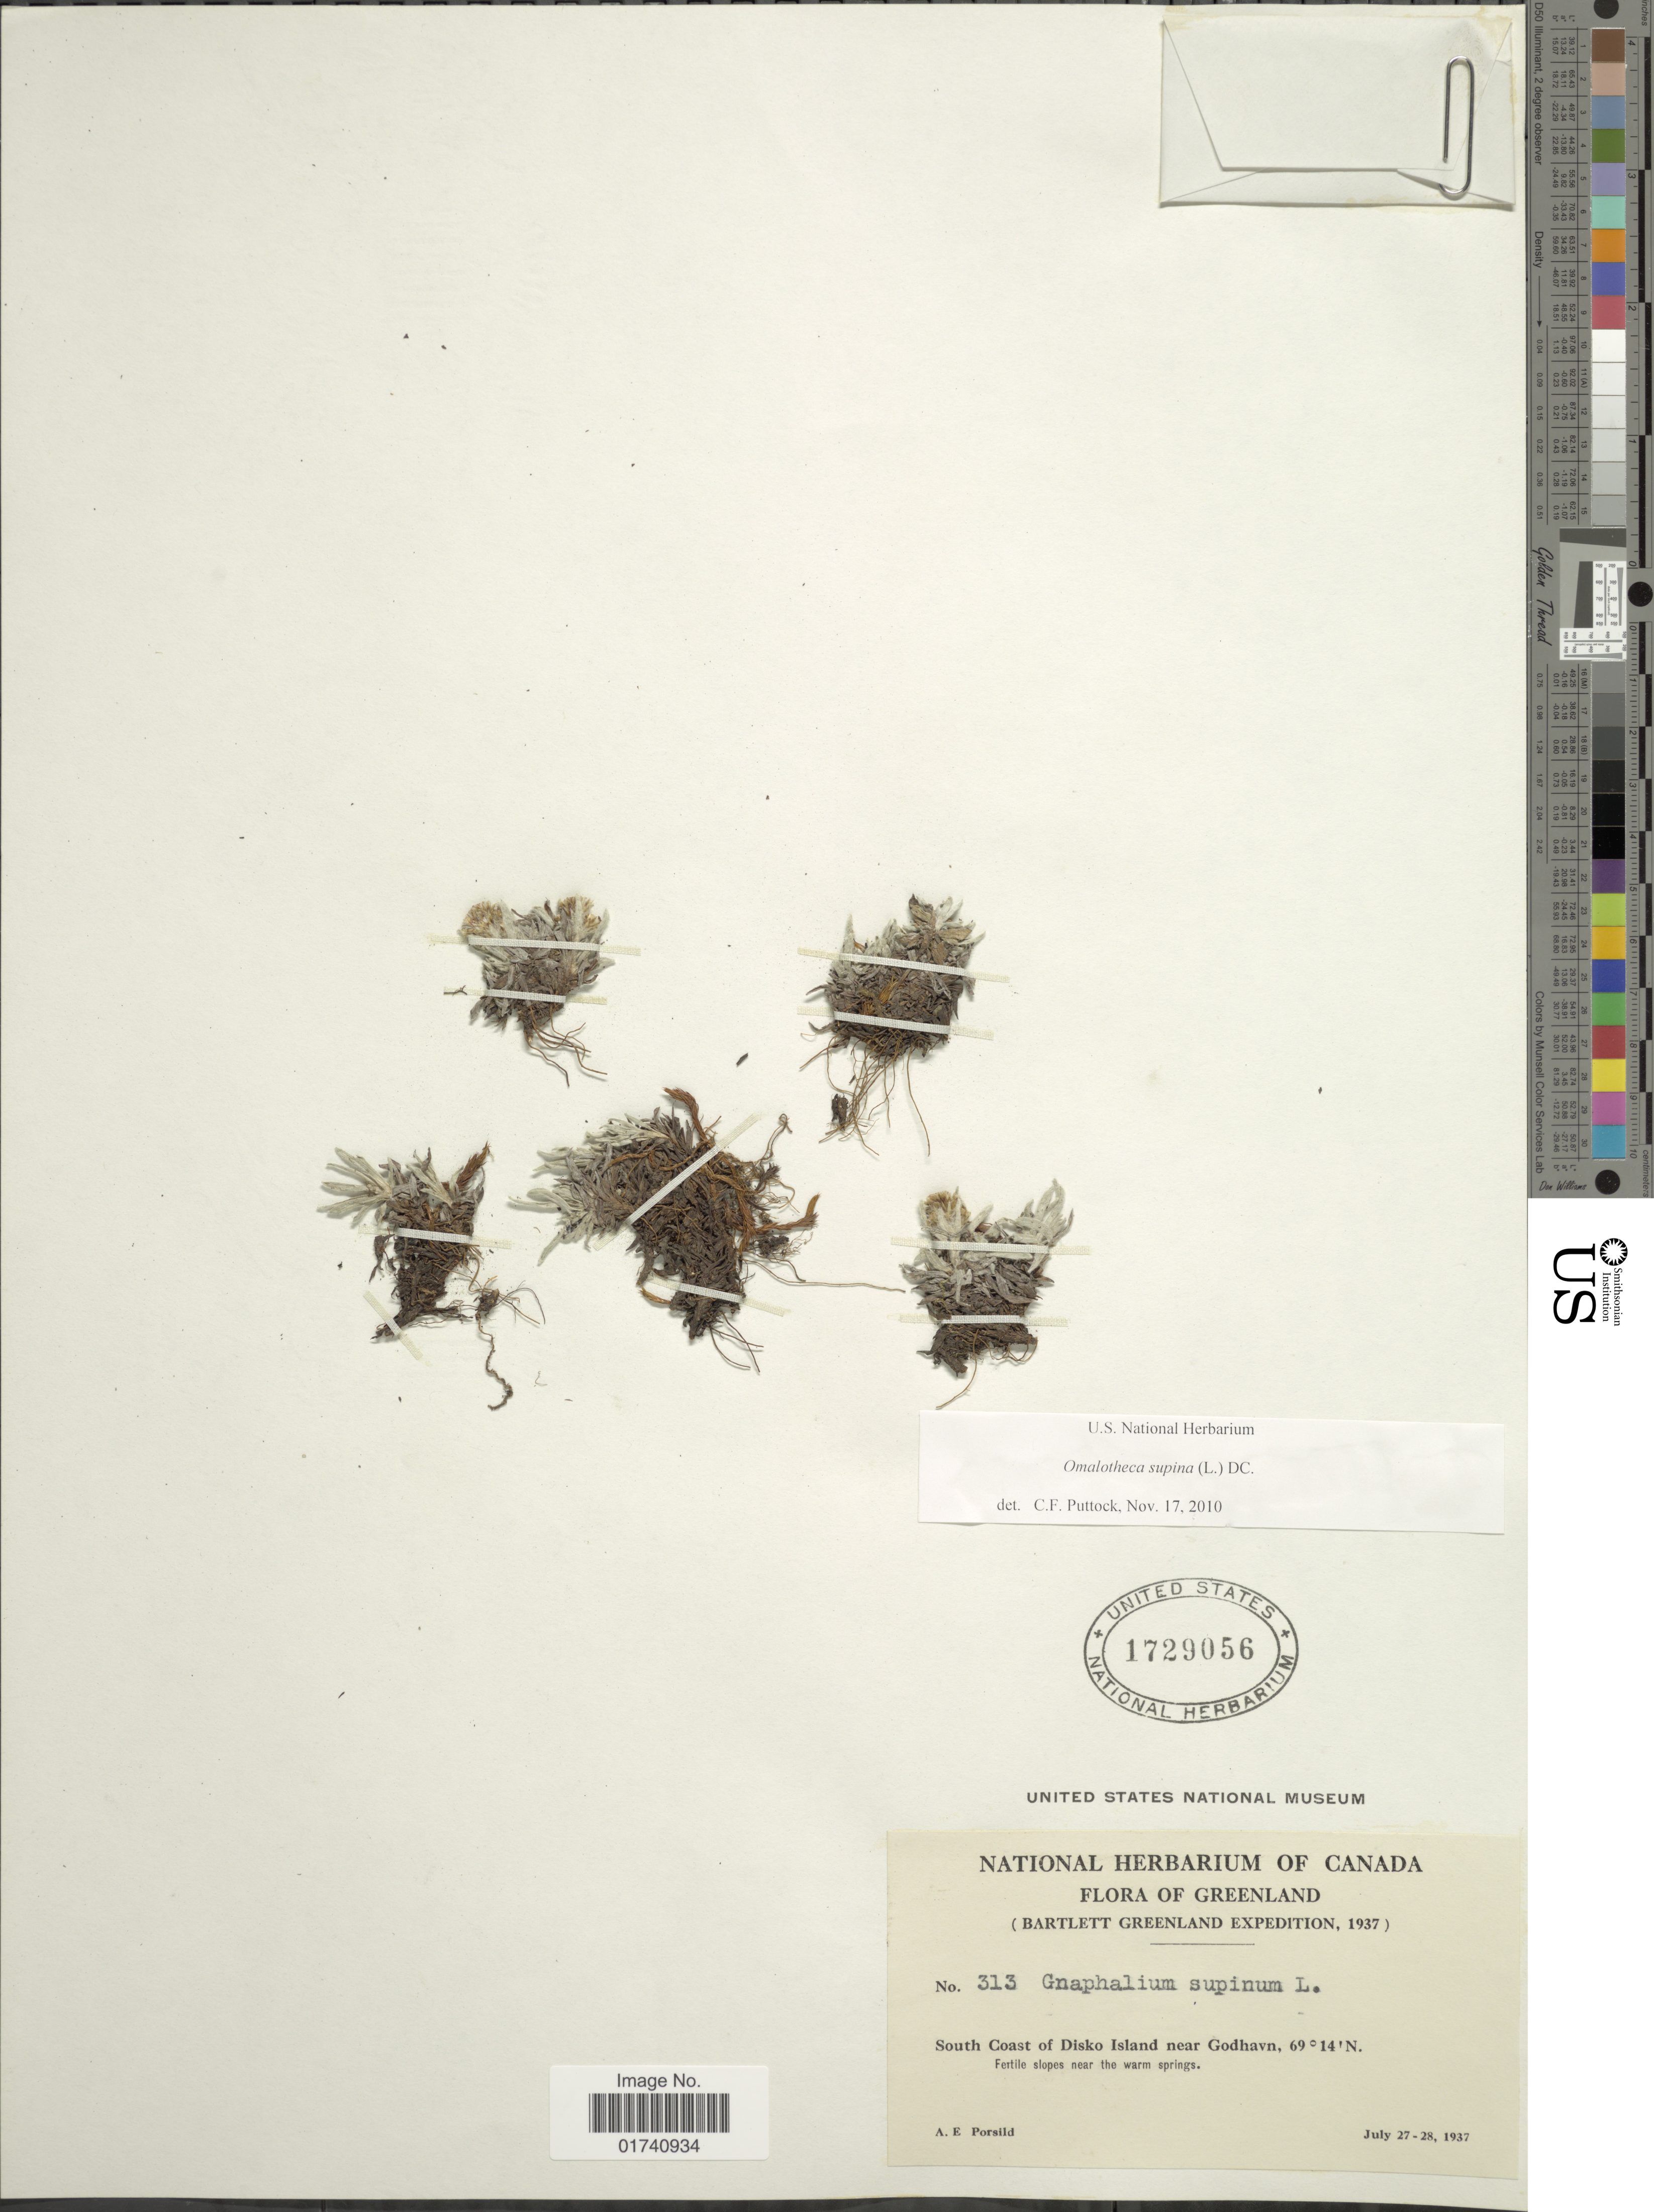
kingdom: Plantae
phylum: Tracheophyta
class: Magnoliopsida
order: Asterales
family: Asteraceae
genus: Omalotheca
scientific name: Omalotheca supina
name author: (L.) DC.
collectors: A. E. Porsild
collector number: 313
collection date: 1937-07-27/1937-07-28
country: Greenland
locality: South Coast of Disko Island near Godhavn.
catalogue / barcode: US 1729056